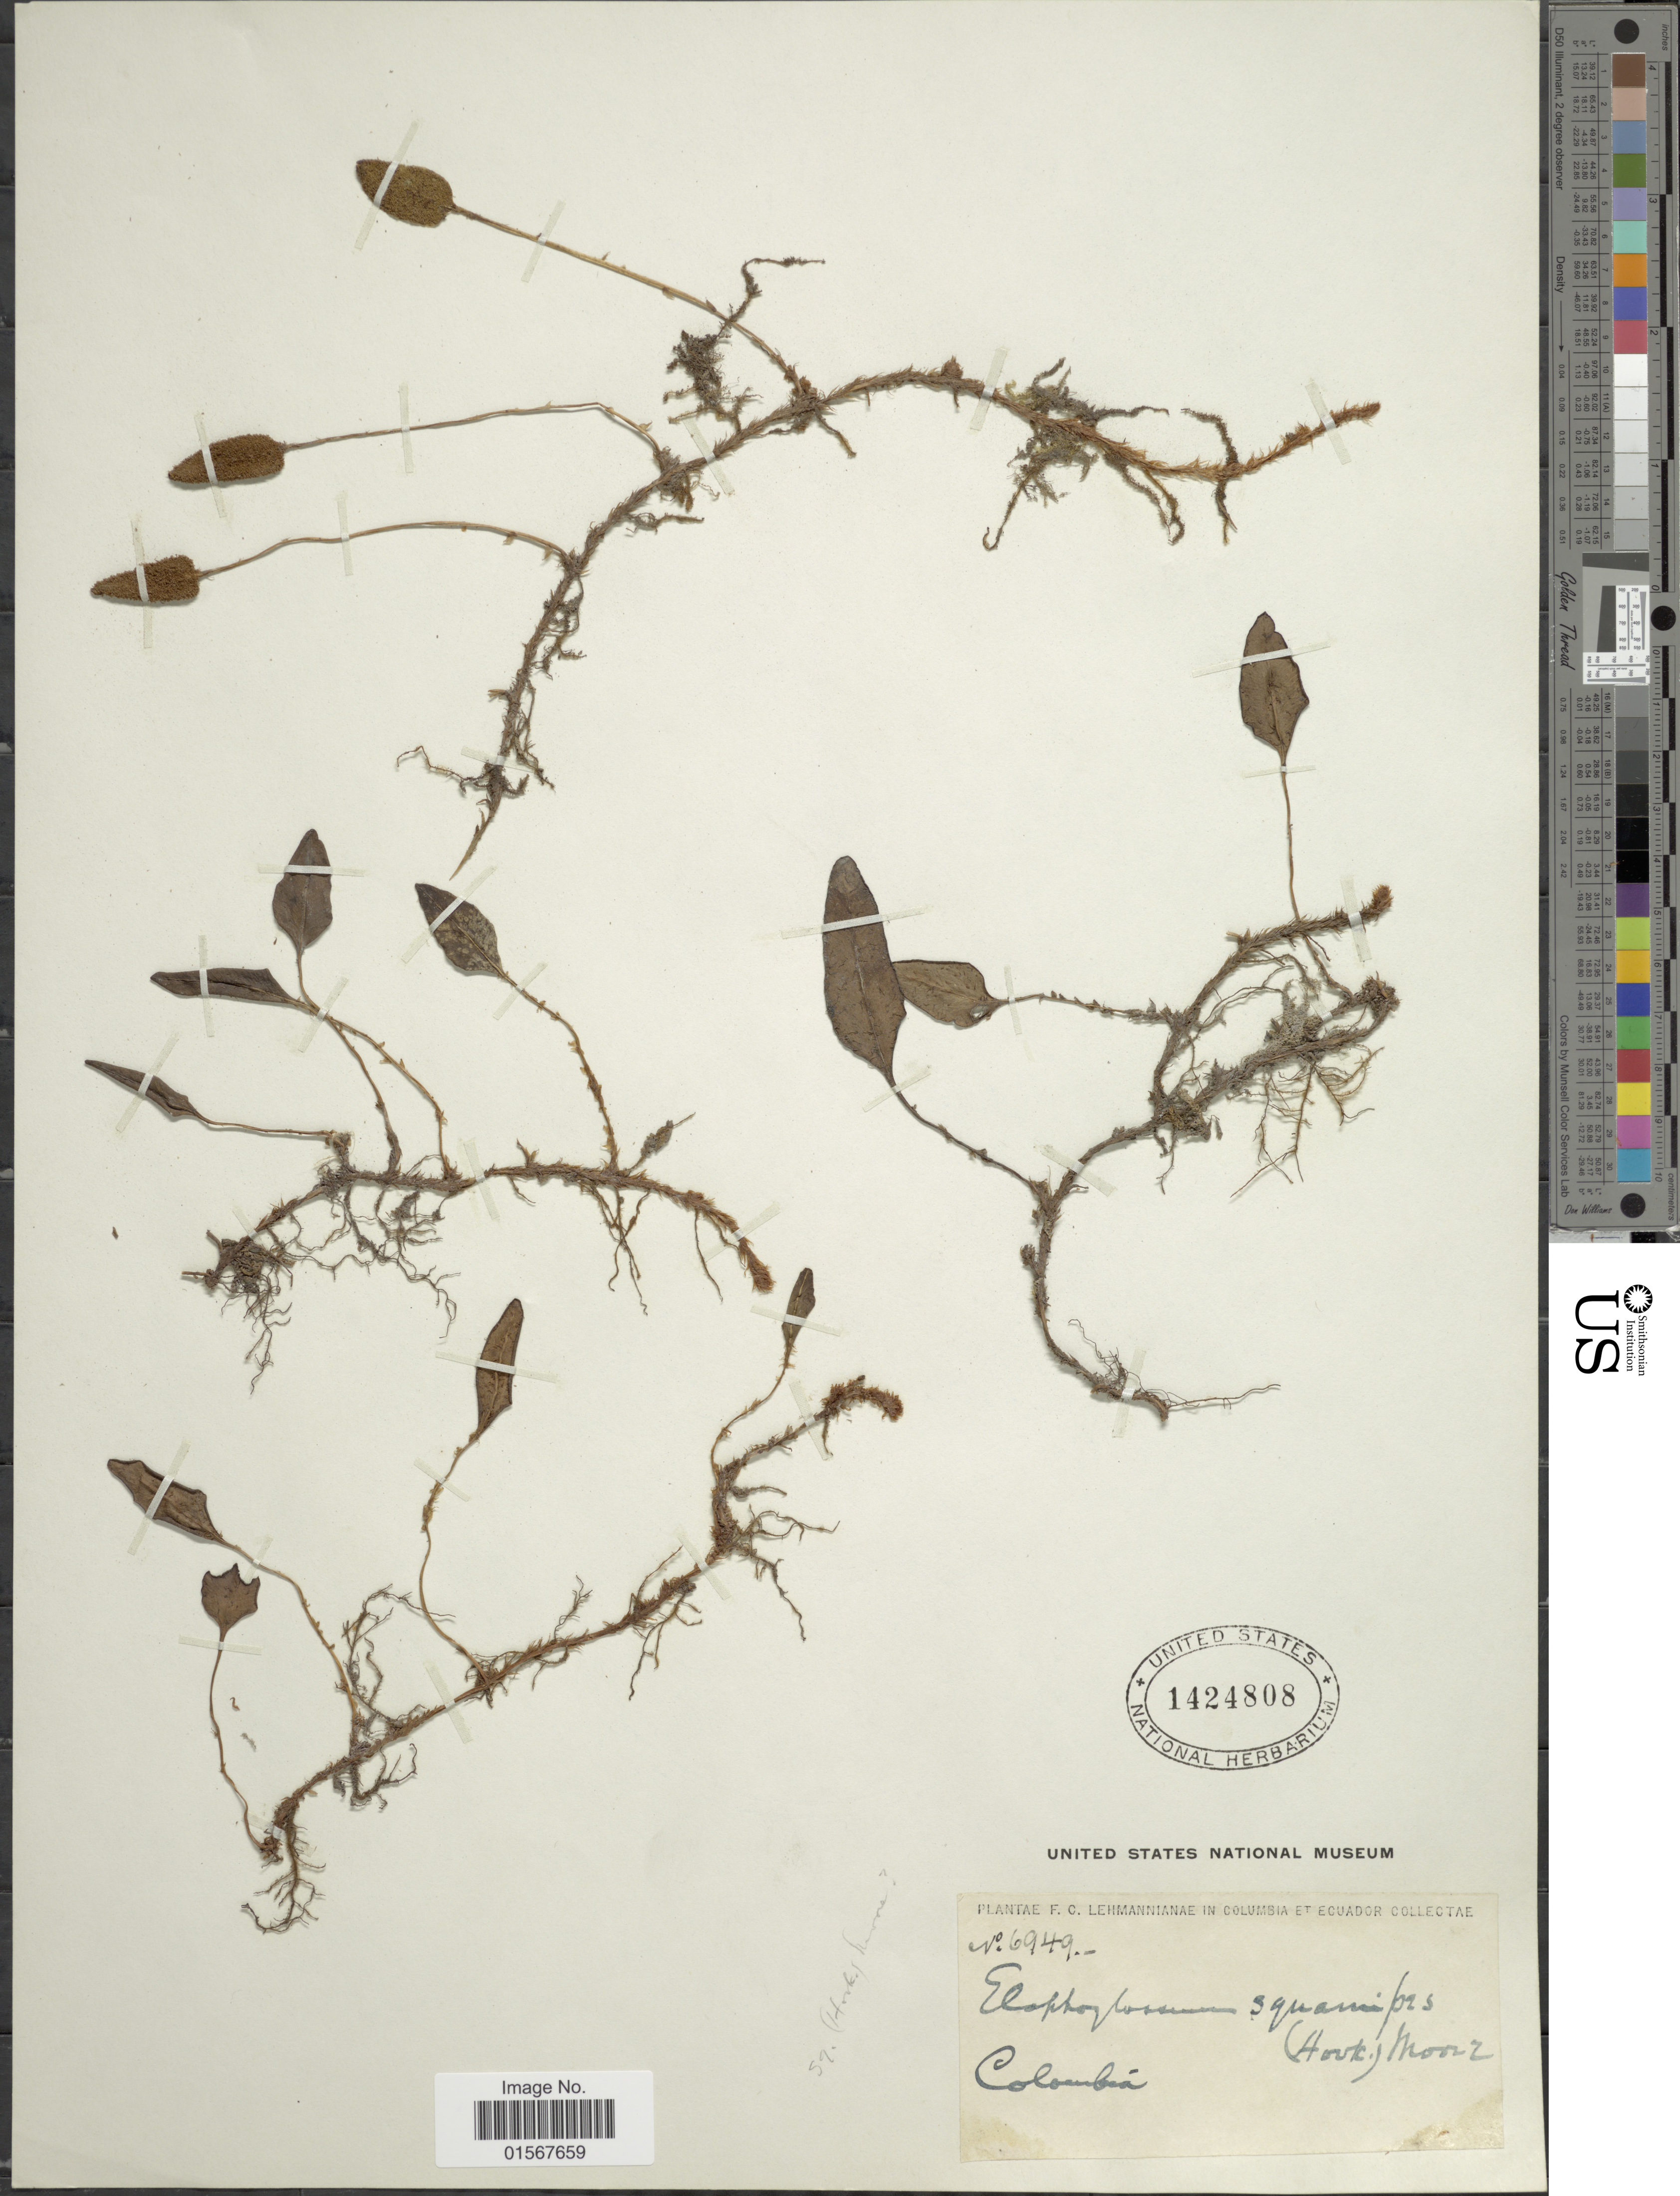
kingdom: Plantae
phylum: Tracheophyta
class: Polypodiopsida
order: Polypodiales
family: Dryopteridaceae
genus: Elaphoglossum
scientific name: Elaphoglossum squamipes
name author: (Hook.) T. Moore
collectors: F. C. Lehmann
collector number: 6949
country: Colombia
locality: Colombia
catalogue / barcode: US 1424808